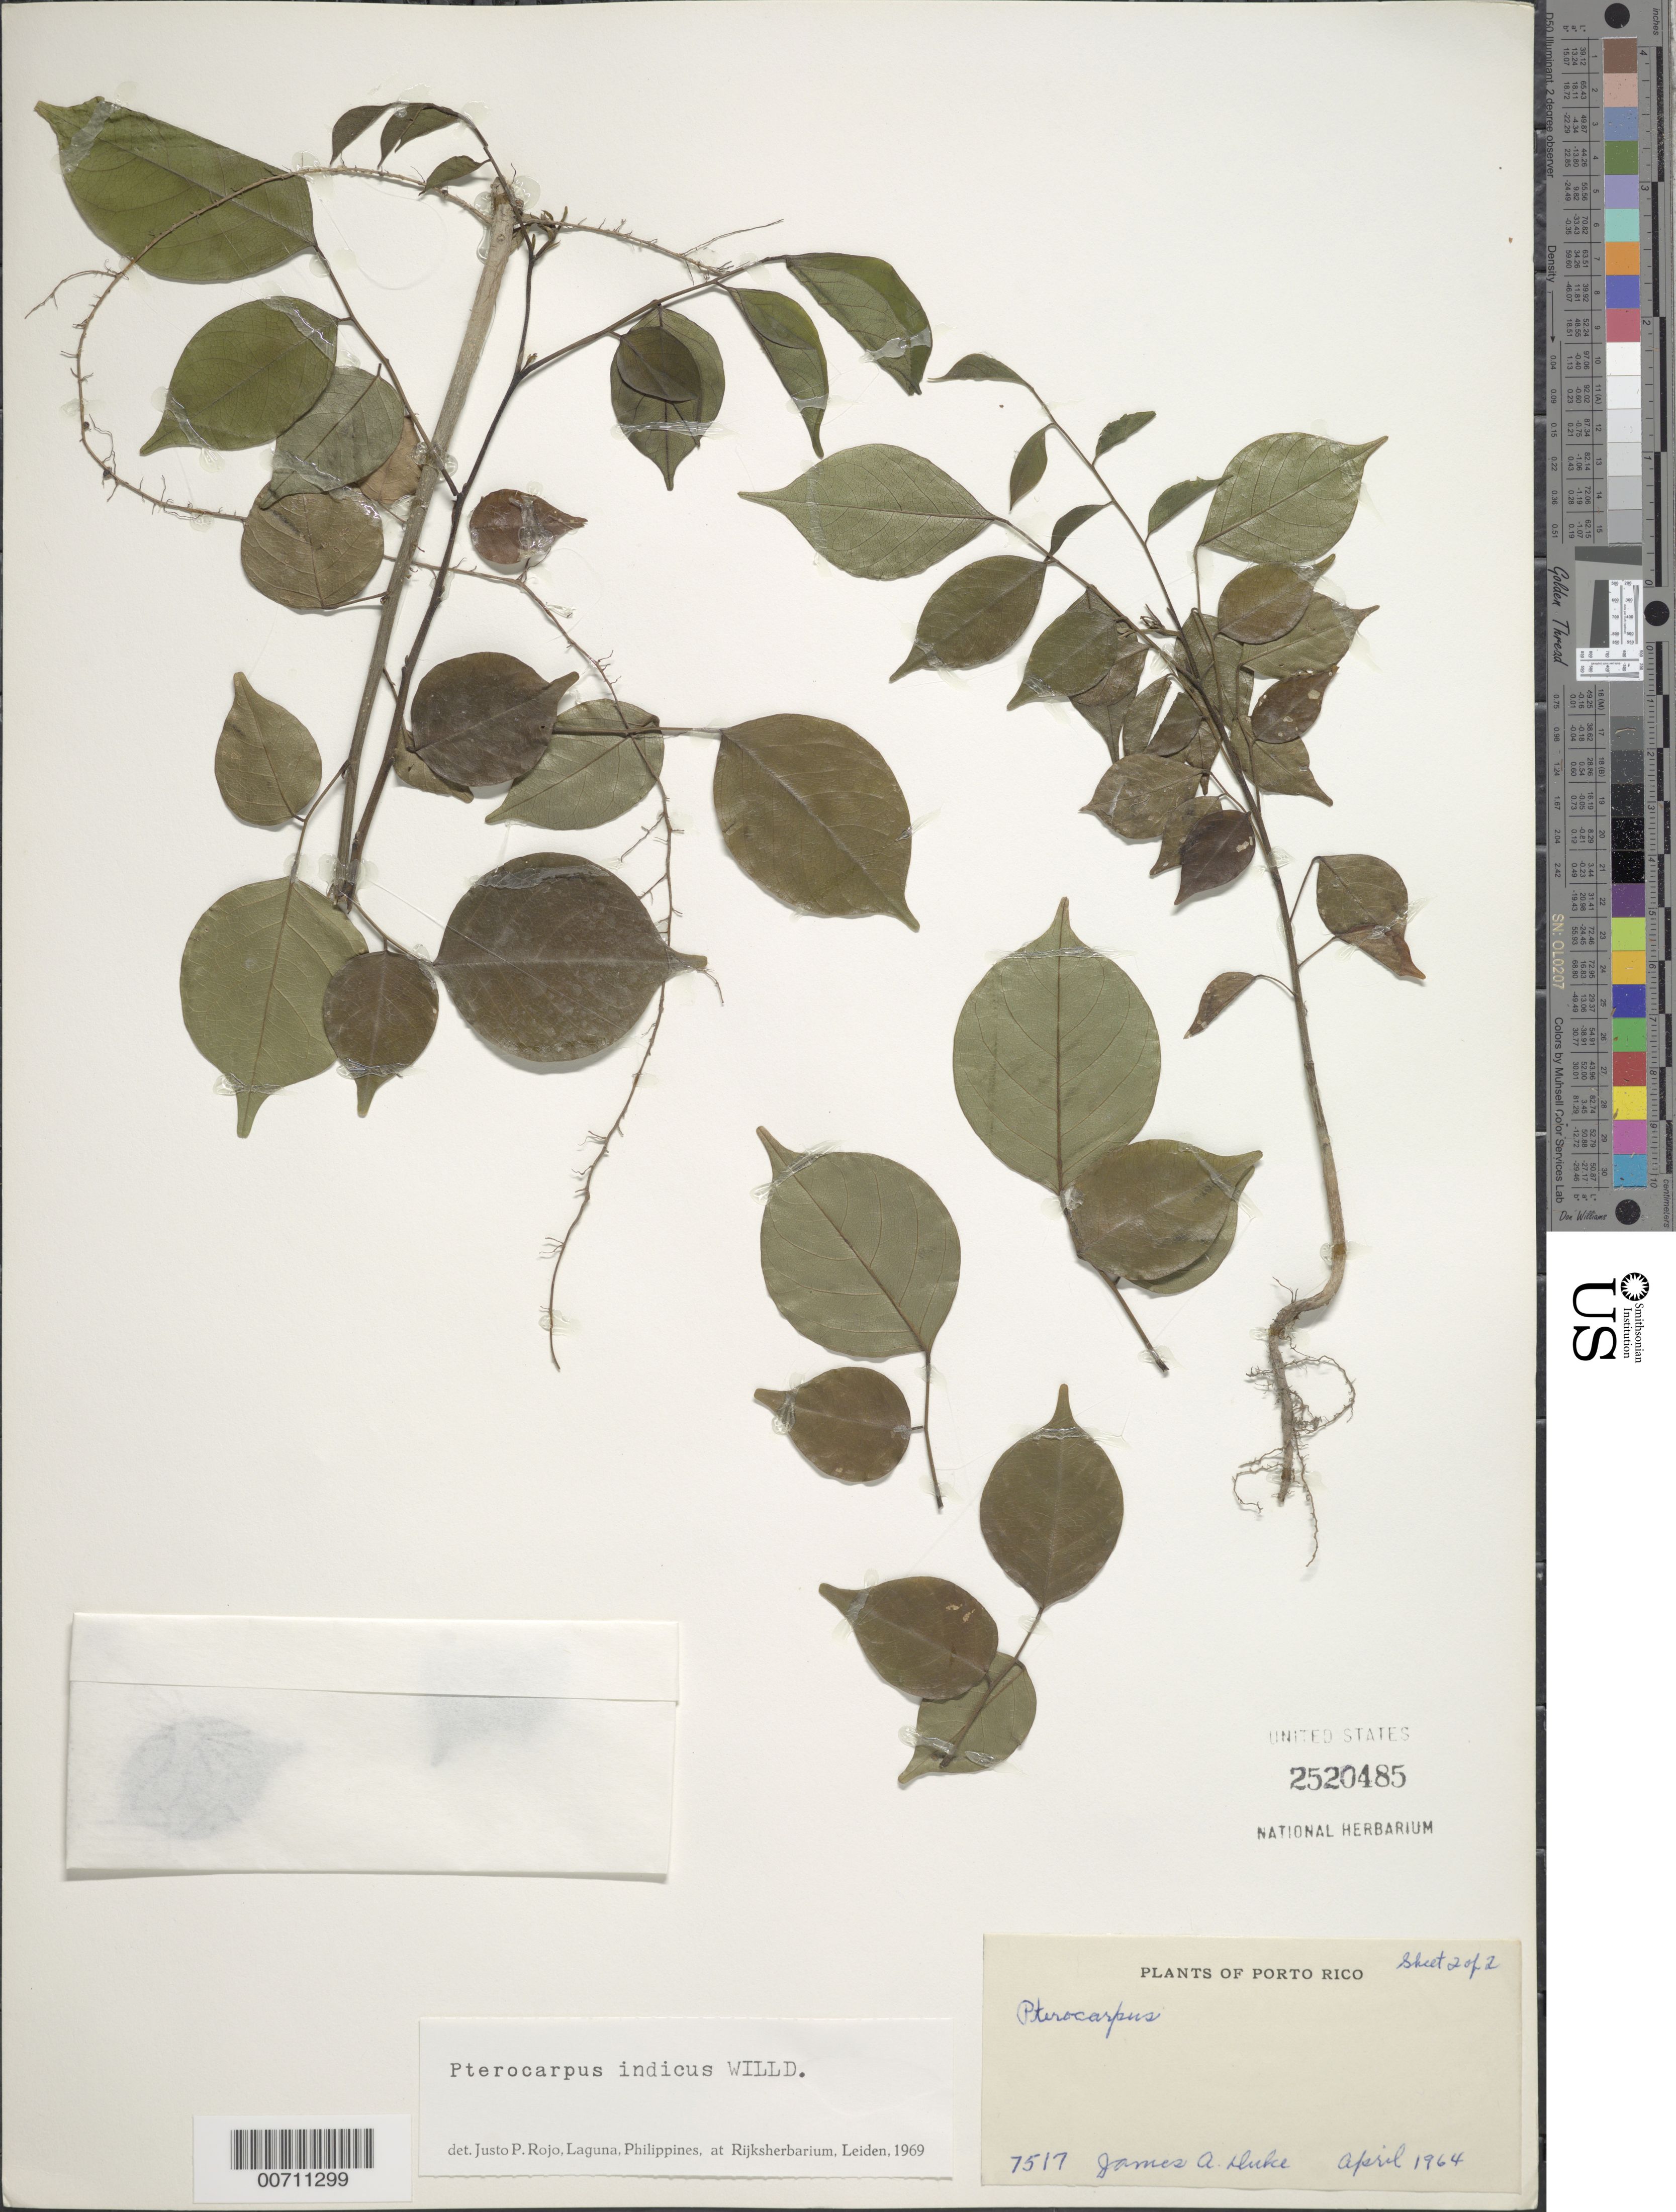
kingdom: Plantae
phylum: Tracheophyta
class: Magnoliopsida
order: Fabales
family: Fabaceae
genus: Pterocarpus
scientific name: Pterocarpus indicus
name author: Willd.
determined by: Rojo, Justo P., (L), Nationaal Herbarium Nederland, Leiden University branch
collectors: J. A. Duke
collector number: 7517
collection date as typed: Apr 1964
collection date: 1964-04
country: Puerto Rico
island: Greater Antilles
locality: Sierra de Naguabo ad Rio Blanco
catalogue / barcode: US 2520485